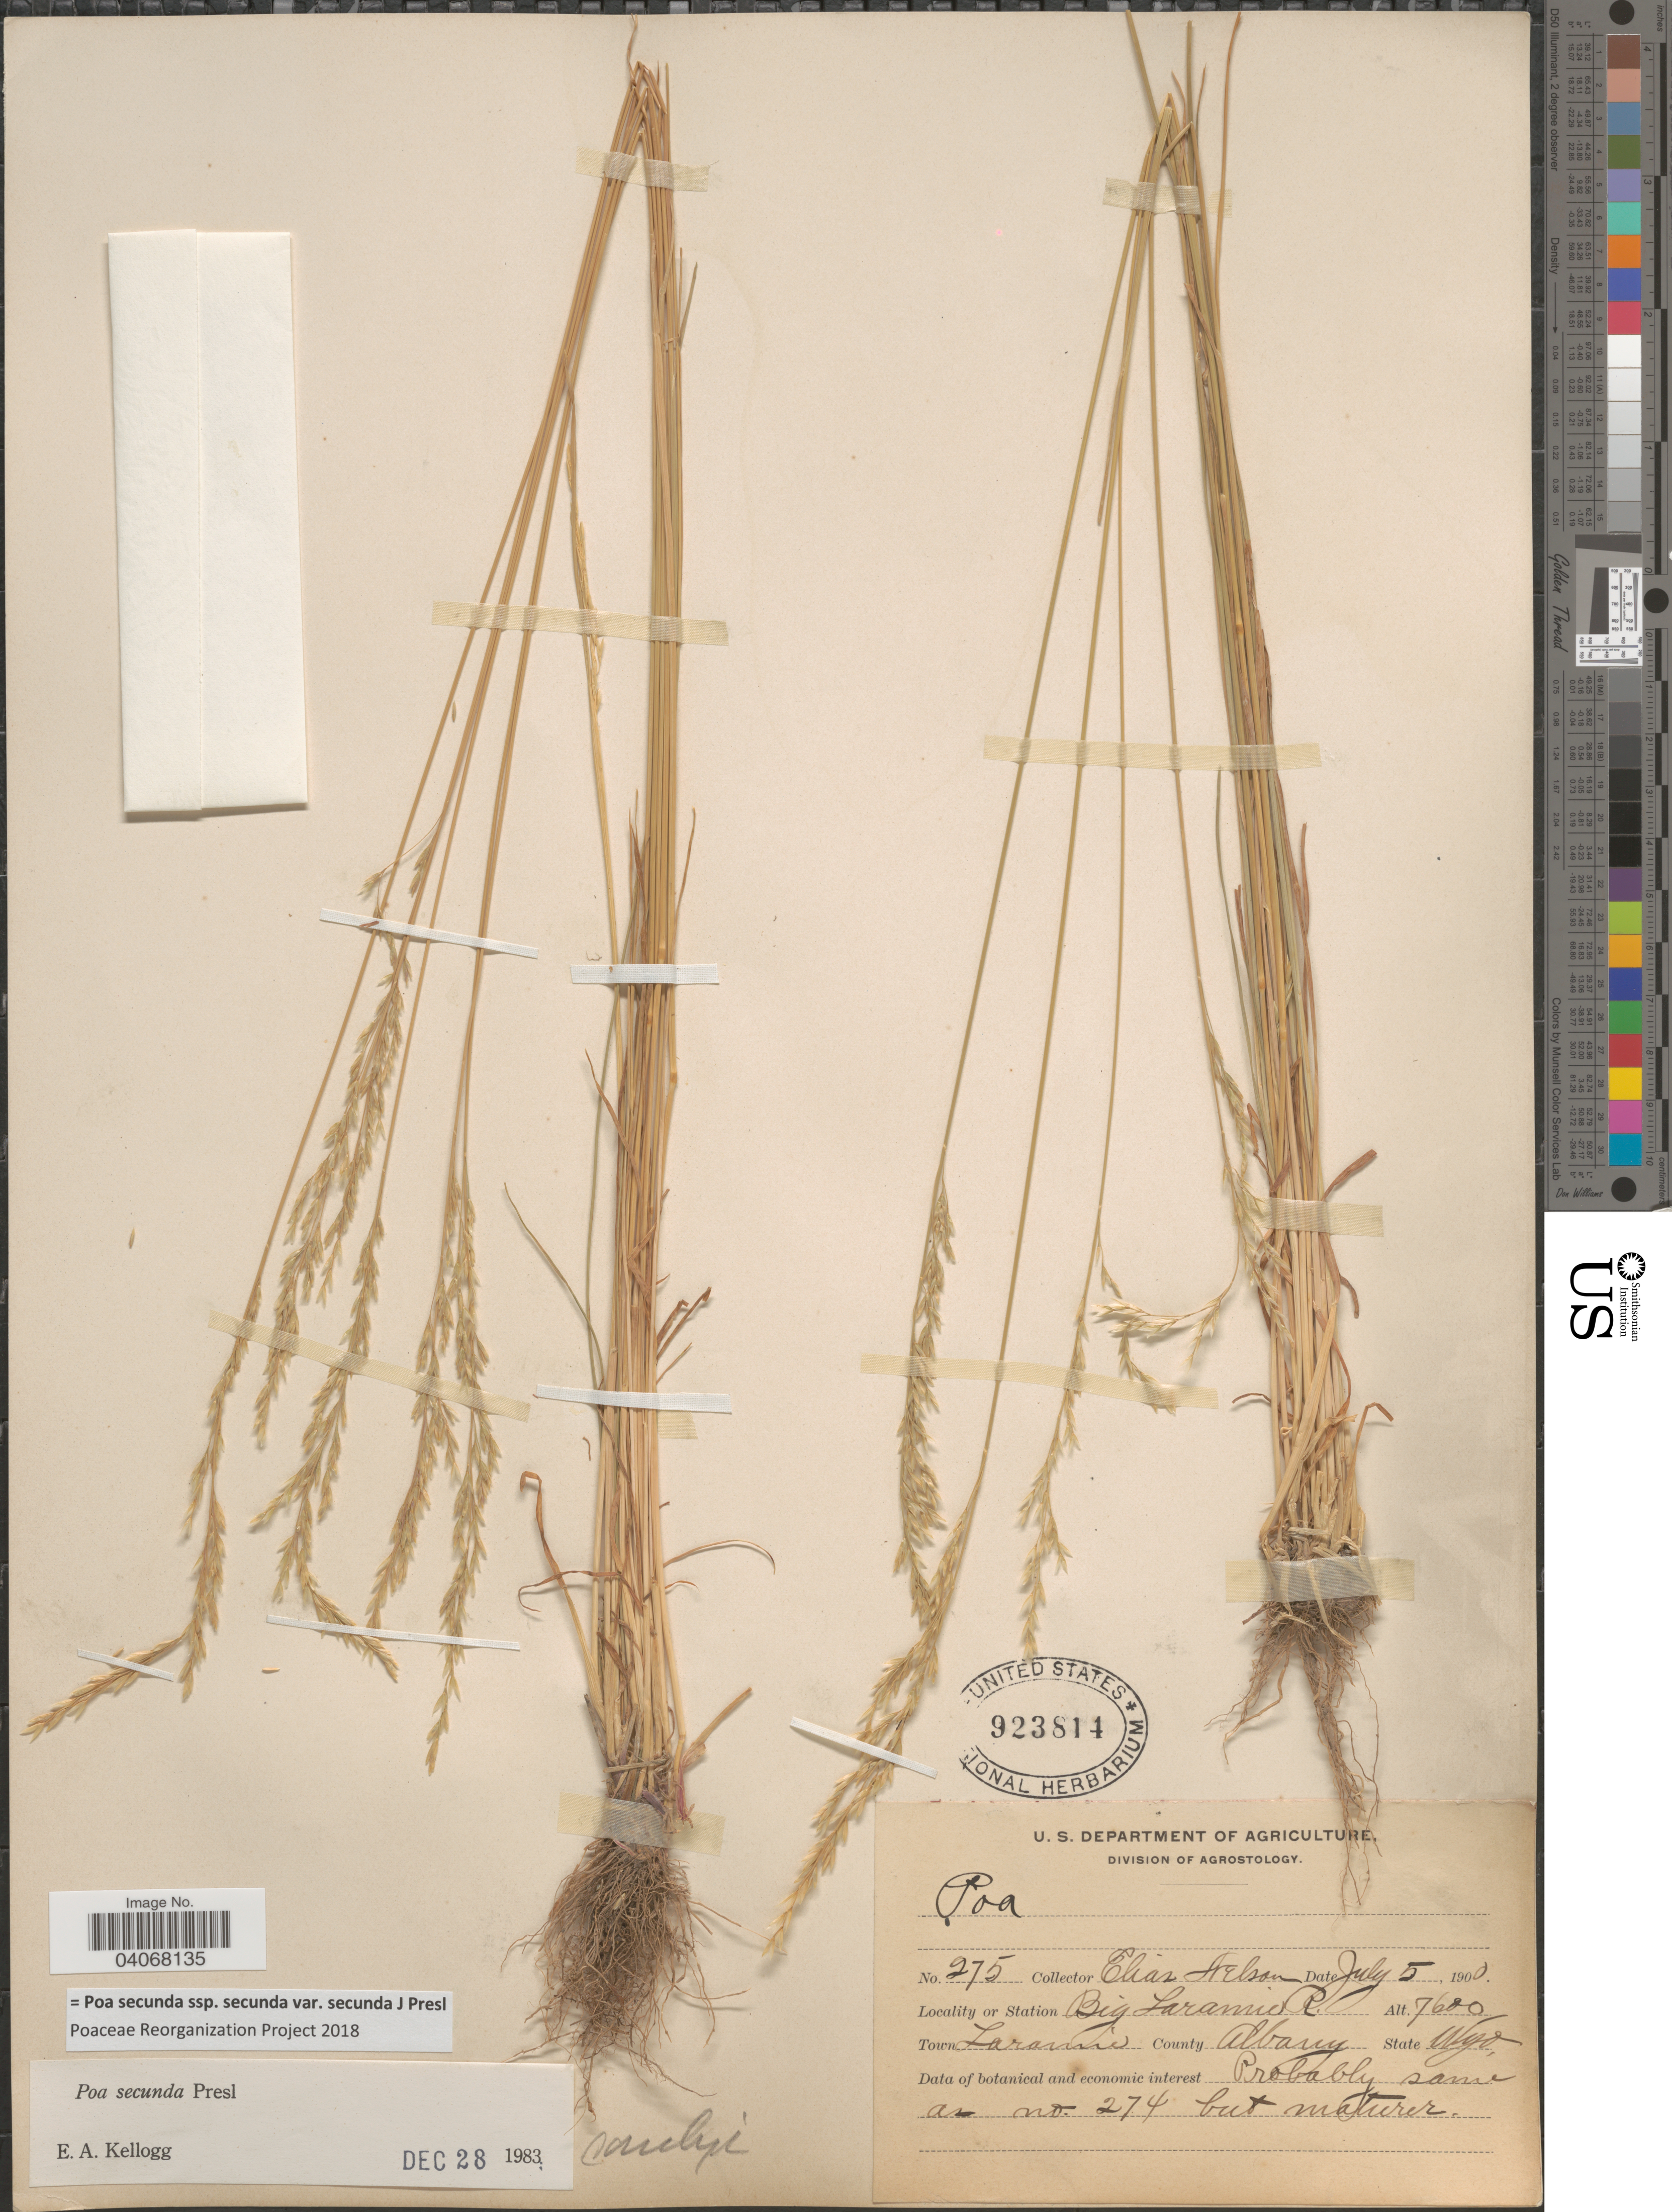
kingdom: Plantae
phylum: Tracheophyta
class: Liliopsida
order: Poales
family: Poaceae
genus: Poa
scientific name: Poa secunda subsp. secunda var. secunda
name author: J. Presl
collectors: E. Nelson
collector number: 275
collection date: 1900-07-05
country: United States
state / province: Wyoming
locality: Big Laramie R. Town Laramie. County Albany.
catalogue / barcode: US 923814